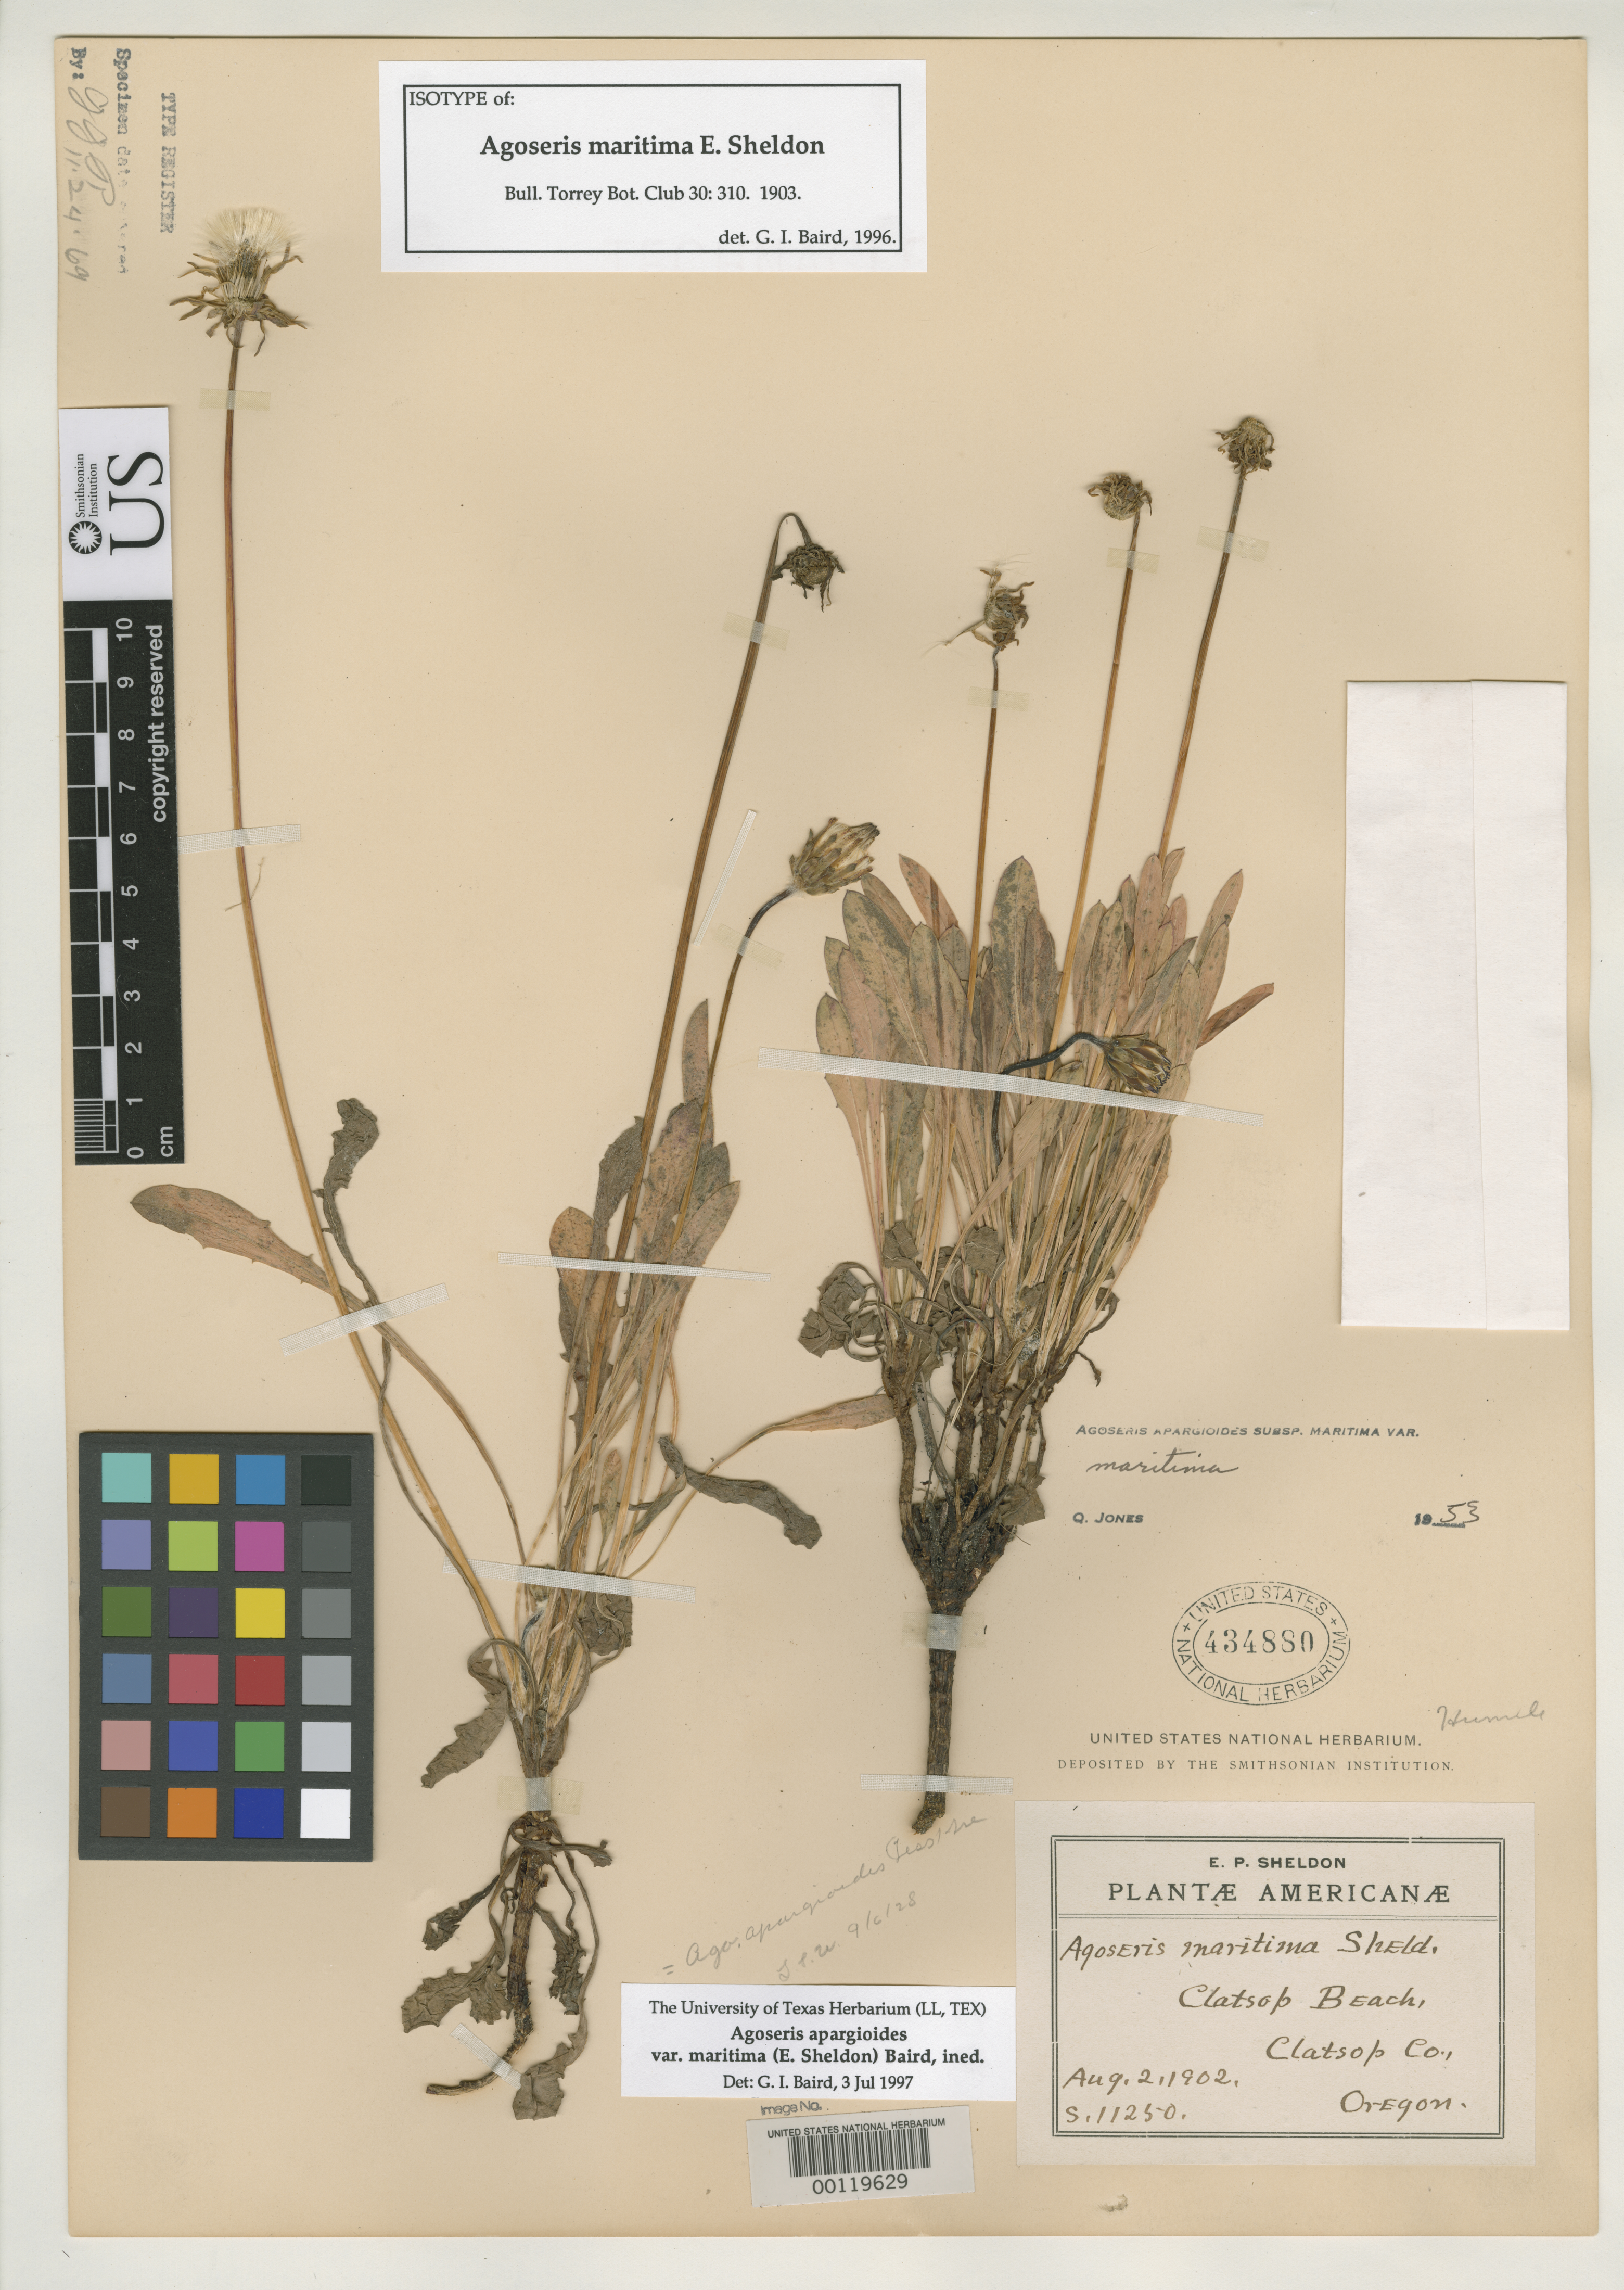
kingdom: Plantae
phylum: Tracheophyta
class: Magnoliopsida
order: Asterales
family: Asteraceae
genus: Agoseris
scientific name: Agoseris maritima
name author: E. Sheld.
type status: Isotype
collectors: E. P. Sheldon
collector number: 11250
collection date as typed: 02 Aug 1902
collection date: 1902-08-02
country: United States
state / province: Oregon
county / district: Clatsop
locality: Clatsop Beach.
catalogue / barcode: US 434880